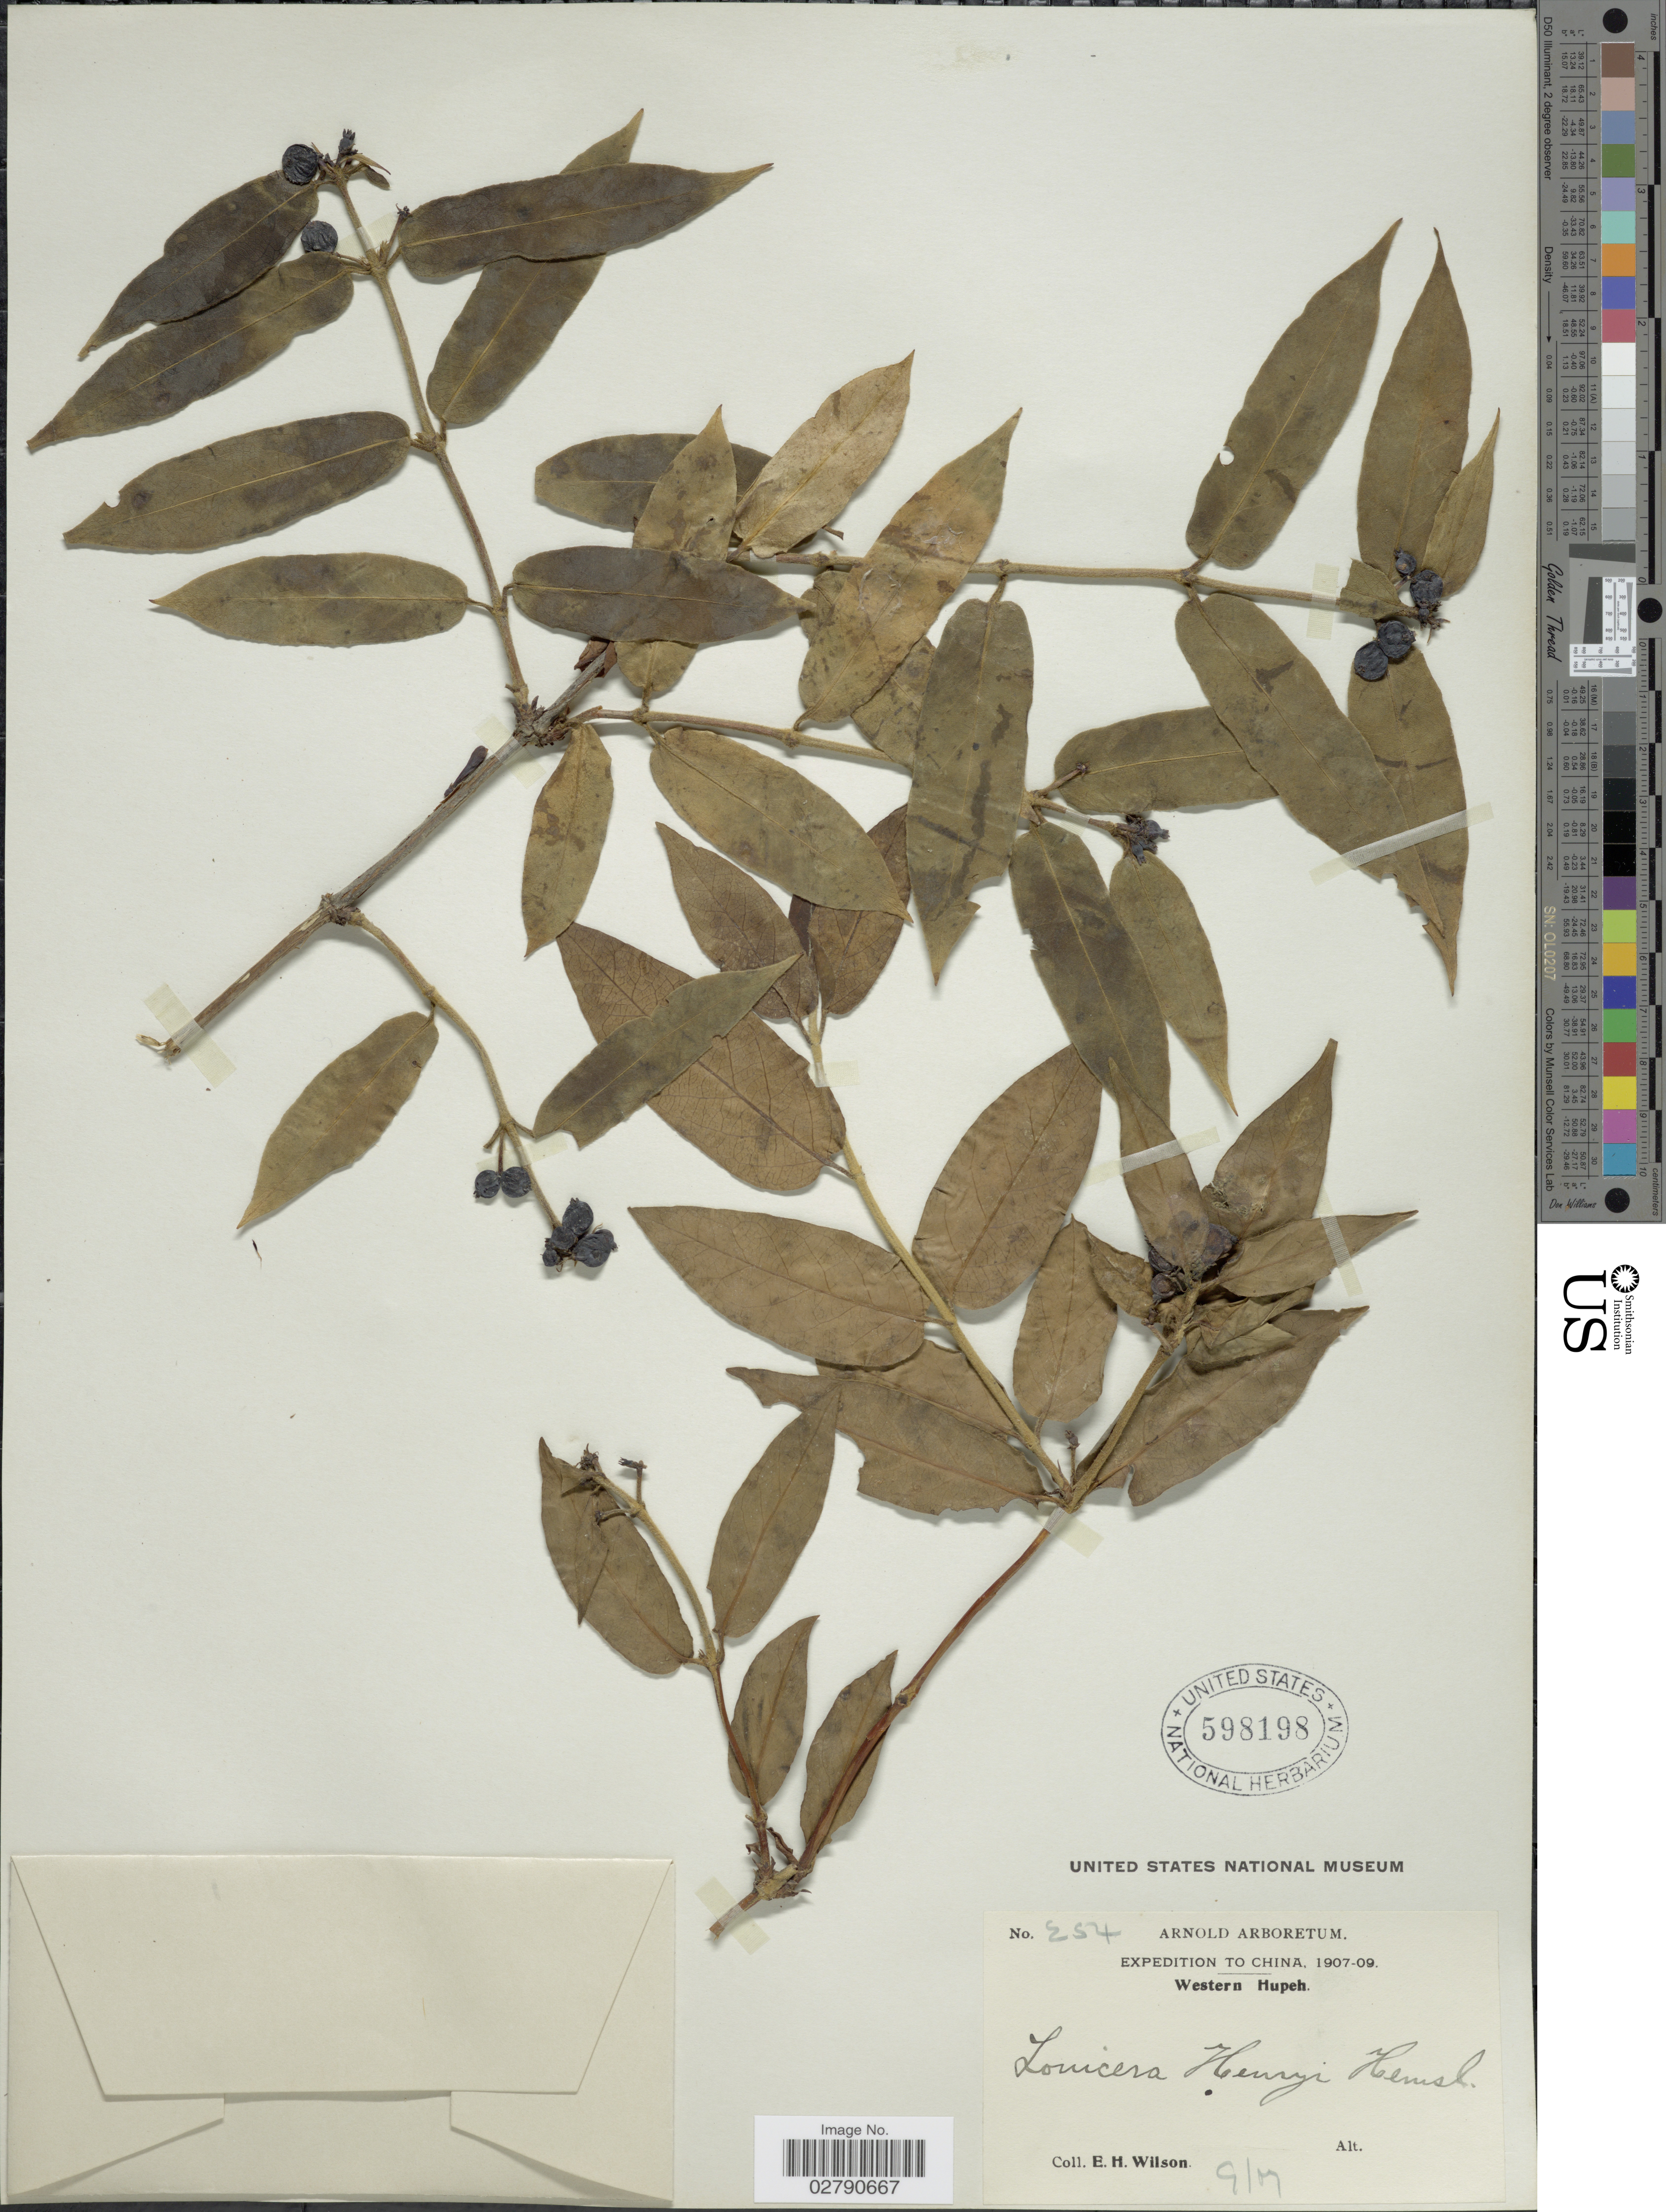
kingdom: Plantae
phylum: Tracheophyta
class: Magnoliopsida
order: Dipsacales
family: Caprifoliaceae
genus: Lonicera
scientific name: Lonicera henryi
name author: Hemsl.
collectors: E. Wilson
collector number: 254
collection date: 1907-09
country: China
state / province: Hubei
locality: Western Hupeh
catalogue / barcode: US 598198